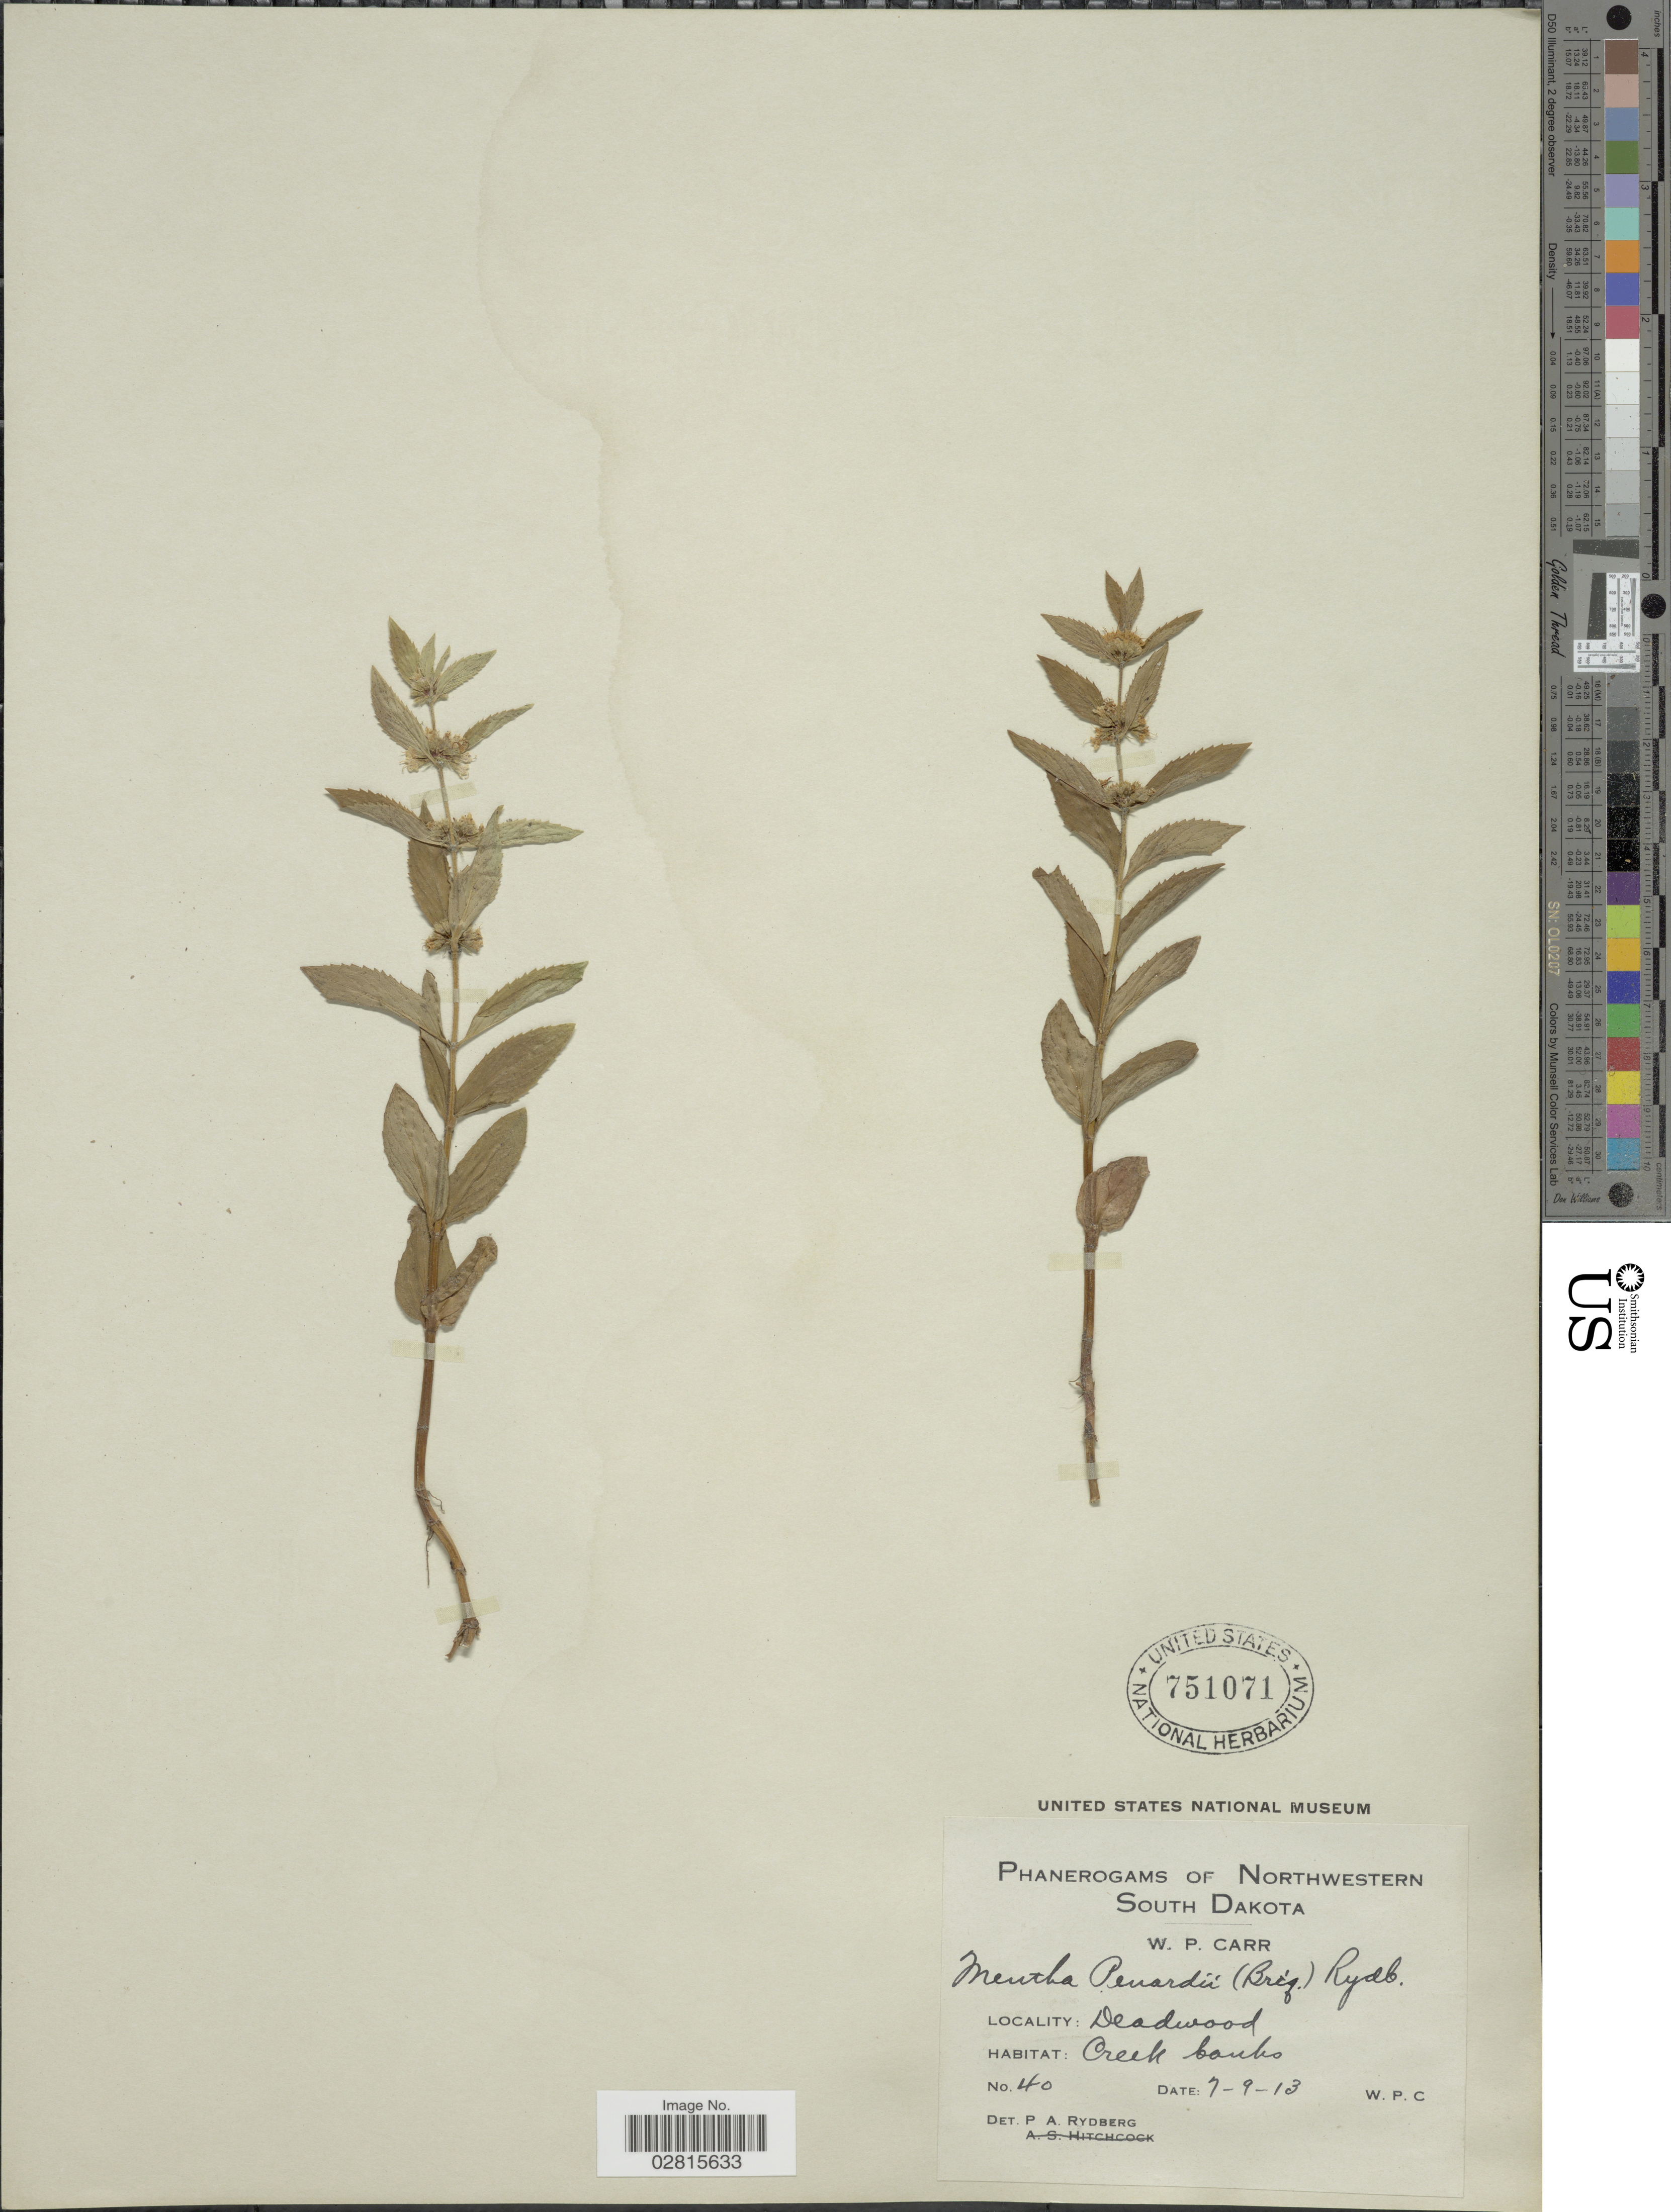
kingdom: Plantae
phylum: Tracheophyta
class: Magnoliopsida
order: Lamiales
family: Lamiaceae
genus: Mentha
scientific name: Mentha penardii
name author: (Briq.) Rydb.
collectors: W. Carr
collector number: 40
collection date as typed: Transcribed d/m/y: 9/7/13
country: United States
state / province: South Dakota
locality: Northwestern South Dakota, Deadwood.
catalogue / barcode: US 751071